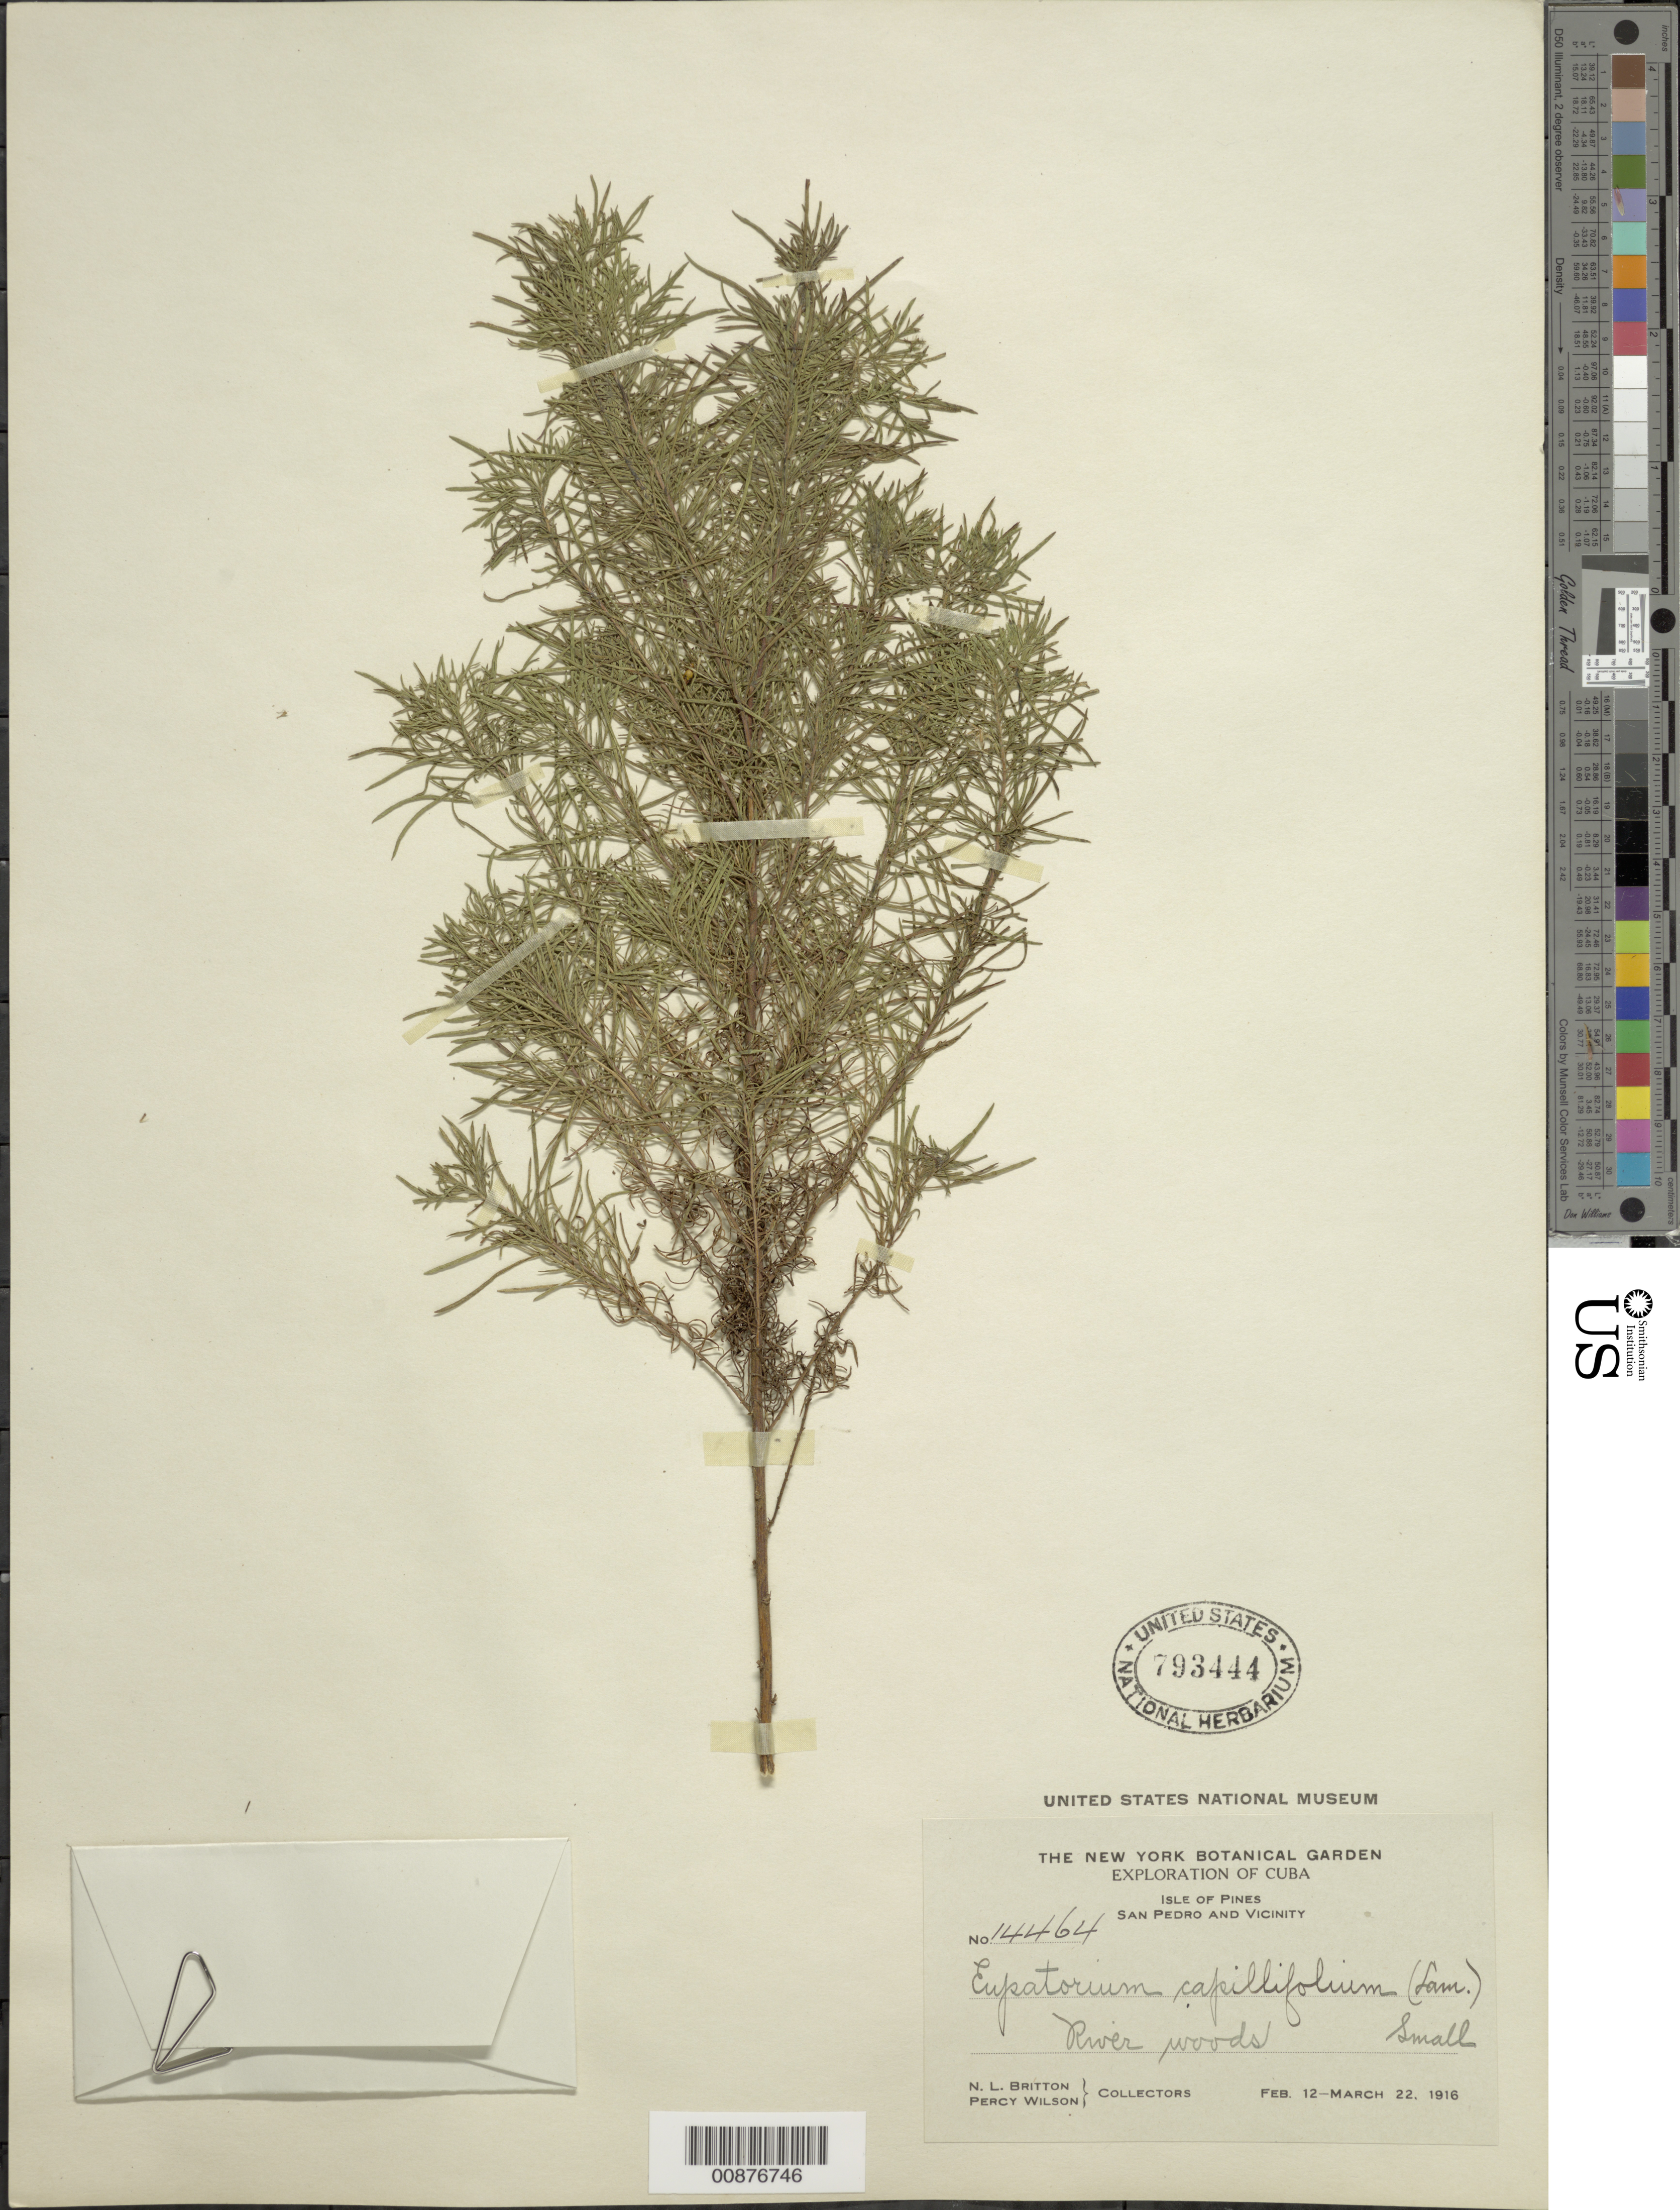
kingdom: Plantae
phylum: Tracheophyta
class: Magnoliopsida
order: Asterales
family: Asteraceae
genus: Eupatorium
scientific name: Eupatorium capillifolium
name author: (Lam.) Small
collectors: N. Britton, P. Wilson & A. Selby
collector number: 14464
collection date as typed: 15 Feb 1916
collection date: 1916-02-15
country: Cuba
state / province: Isla de La Juventud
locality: Vicinity of San Pedro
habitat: River woods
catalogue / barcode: US 793444